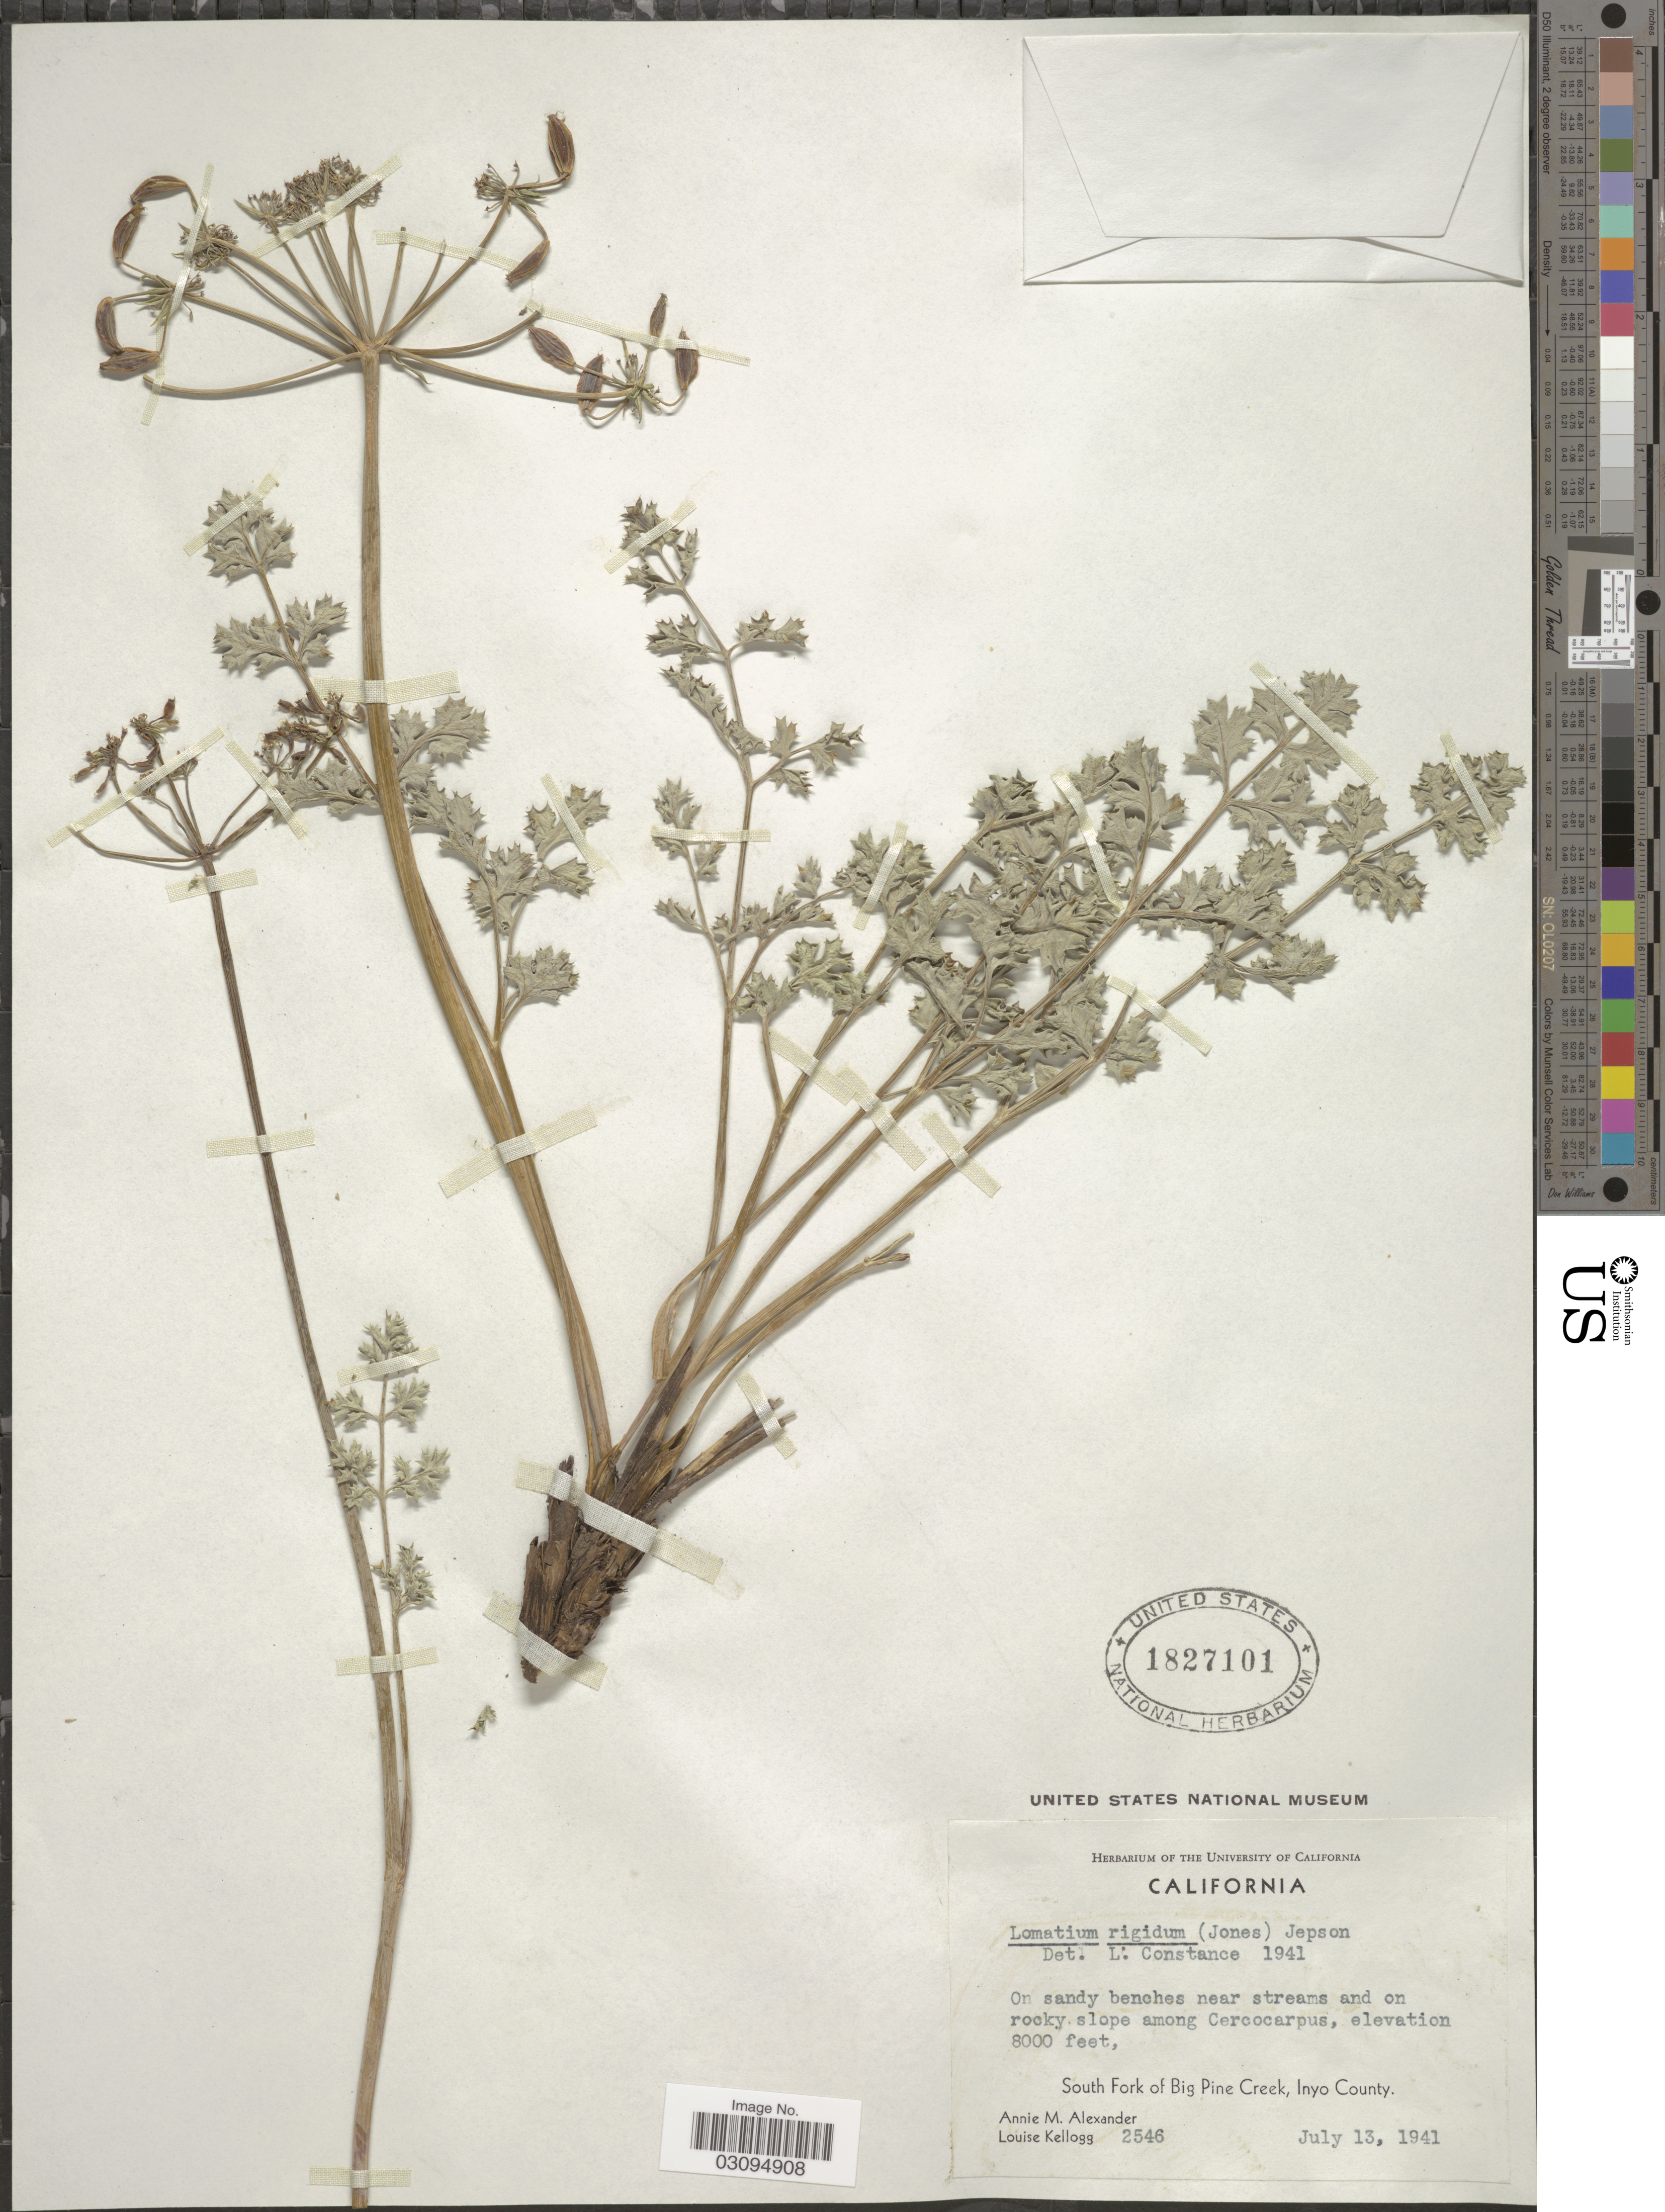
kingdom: Plantae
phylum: Tracheophyta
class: Magnoliopsida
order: Apiales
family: Apiaceae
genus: Lomatium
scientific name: Lomatium rigidum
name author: (M.E. Jones) Jeps.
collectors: A. M. Alexander & L. Kellogg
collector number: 2546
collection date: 1941-07-13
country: United States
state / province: California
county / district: Inyo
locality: South Fork of Big Pine Creek, Inyo County.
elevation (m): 2438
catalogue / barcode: US 1827101